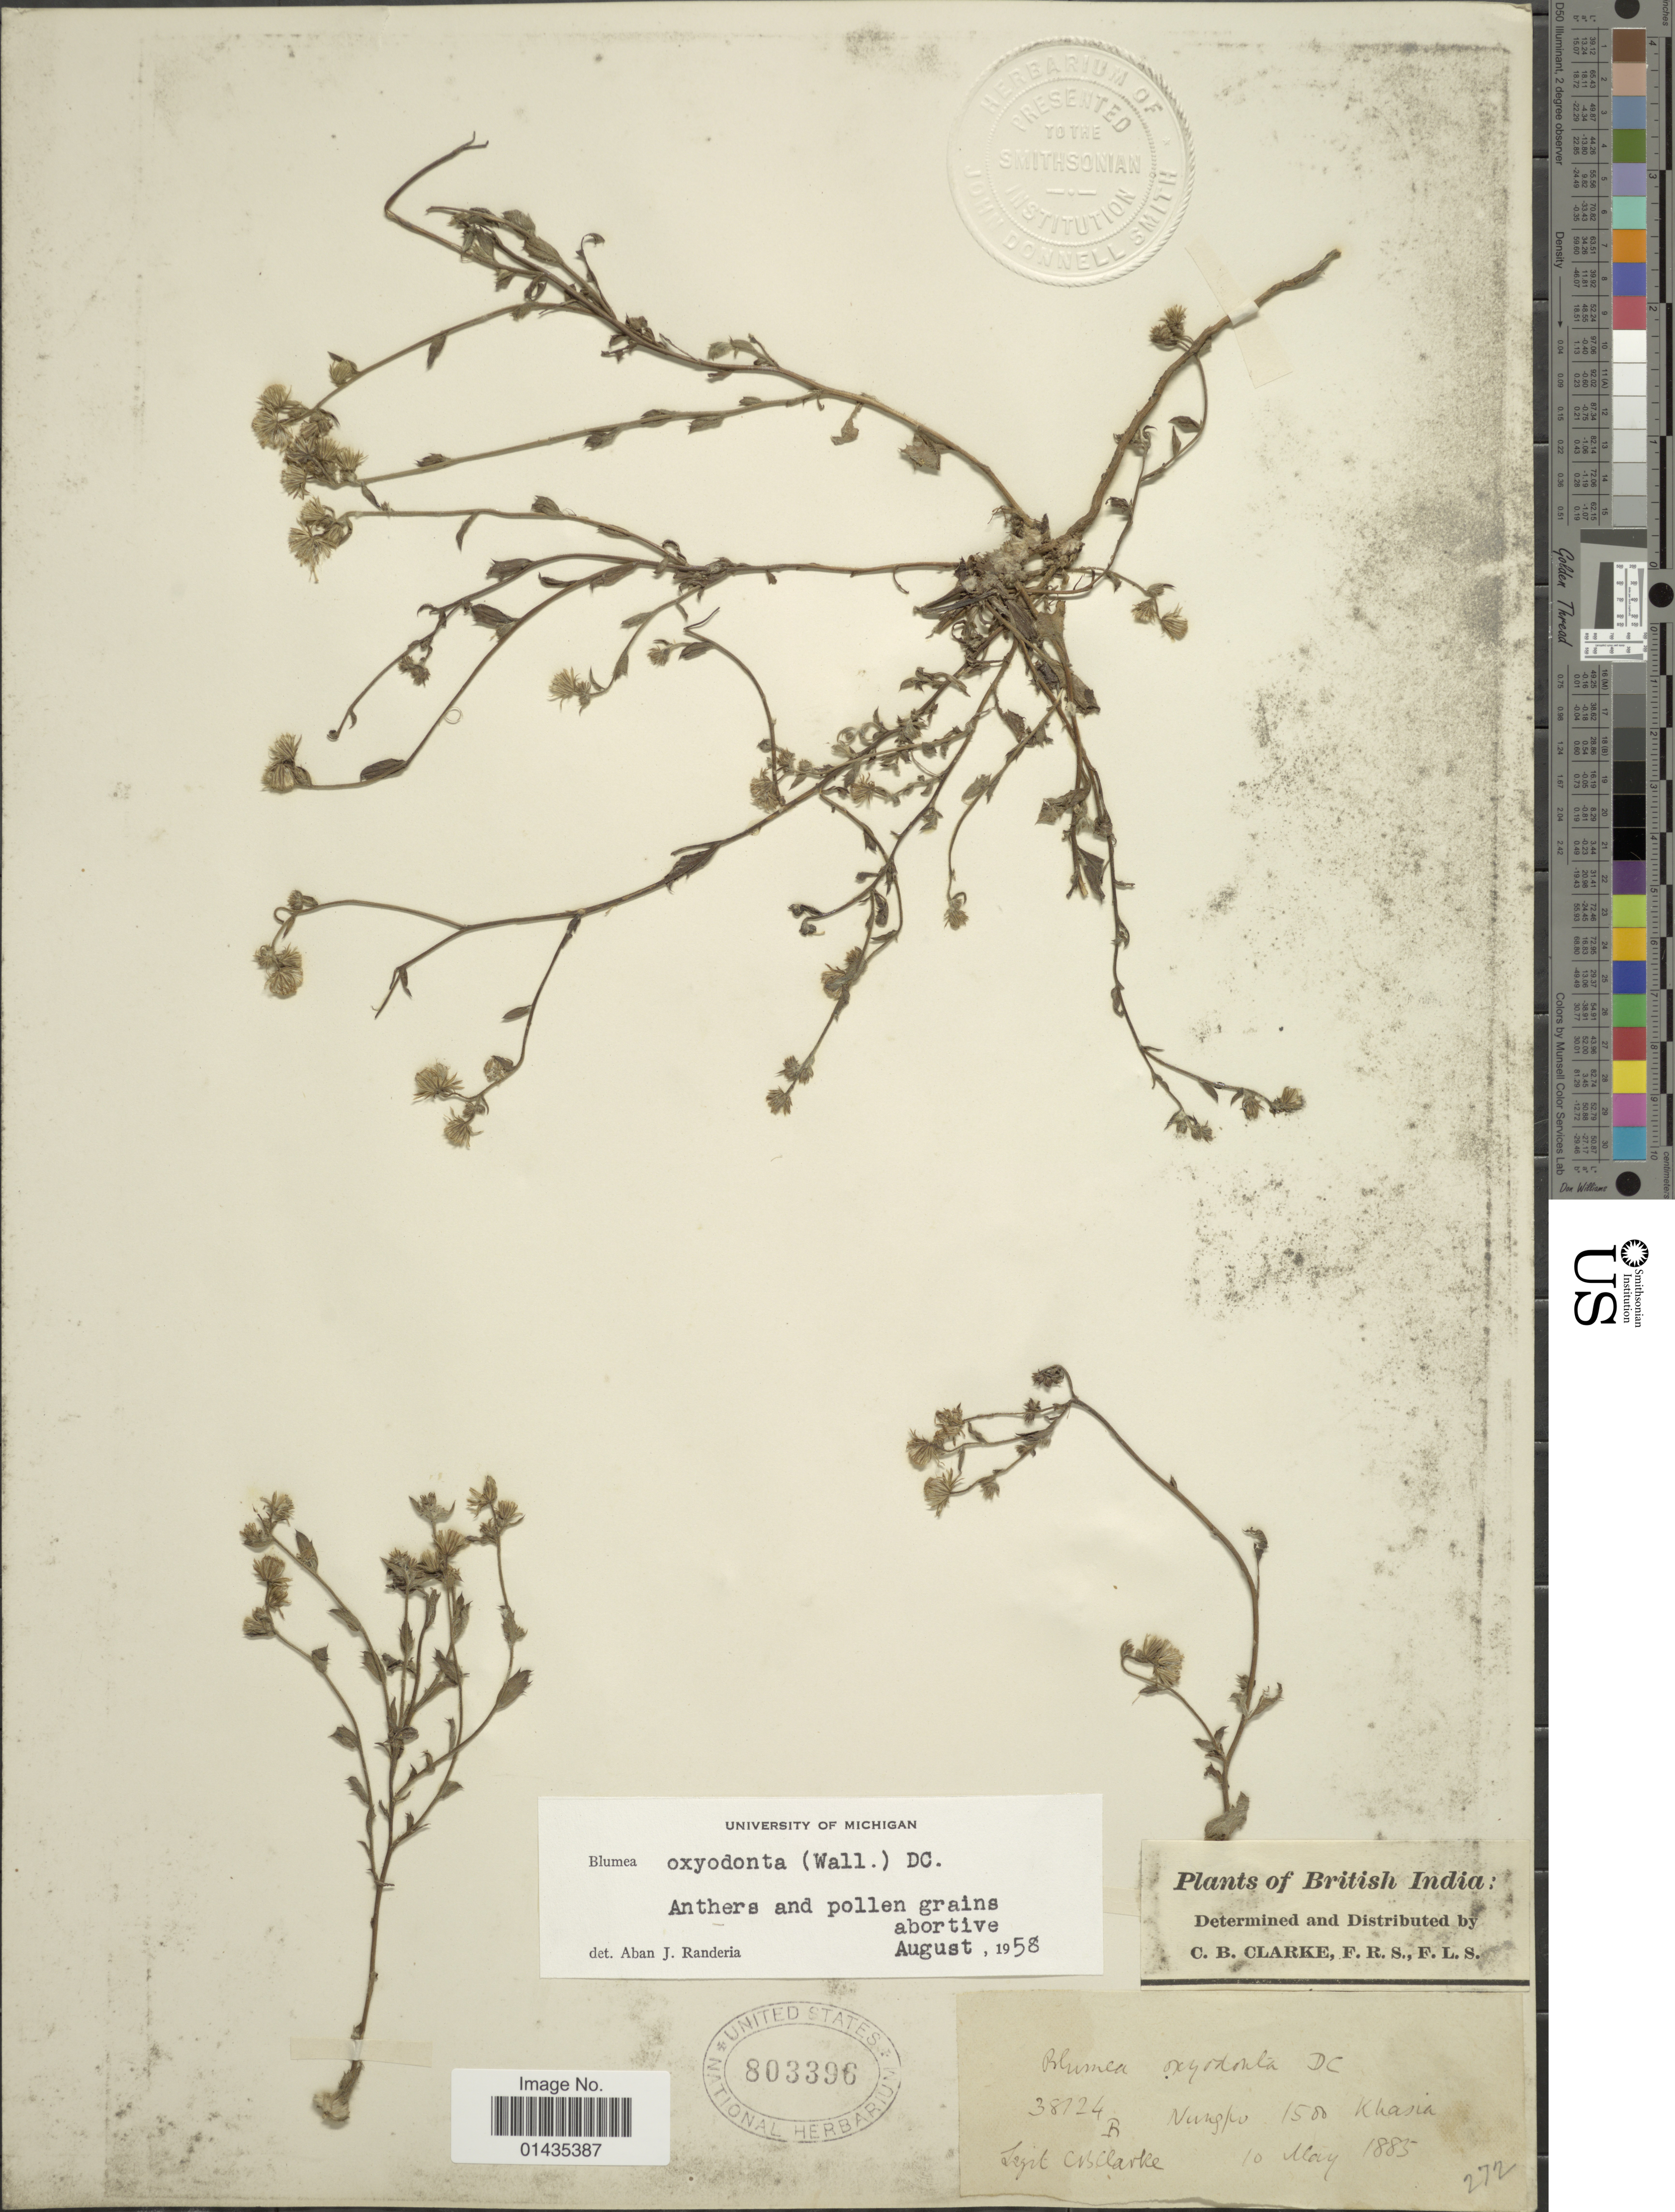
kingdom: Plantae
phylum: Tracheophyta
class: Magnoliopsida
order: Asterales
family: Asteraceae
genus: Blumea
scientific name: Blumea oxyodonta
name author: DC.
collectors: C. B. Clarke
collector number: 38724B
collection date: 1885-05-10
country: India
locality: British India, Nagpore, Khasia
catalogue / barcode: US 803396